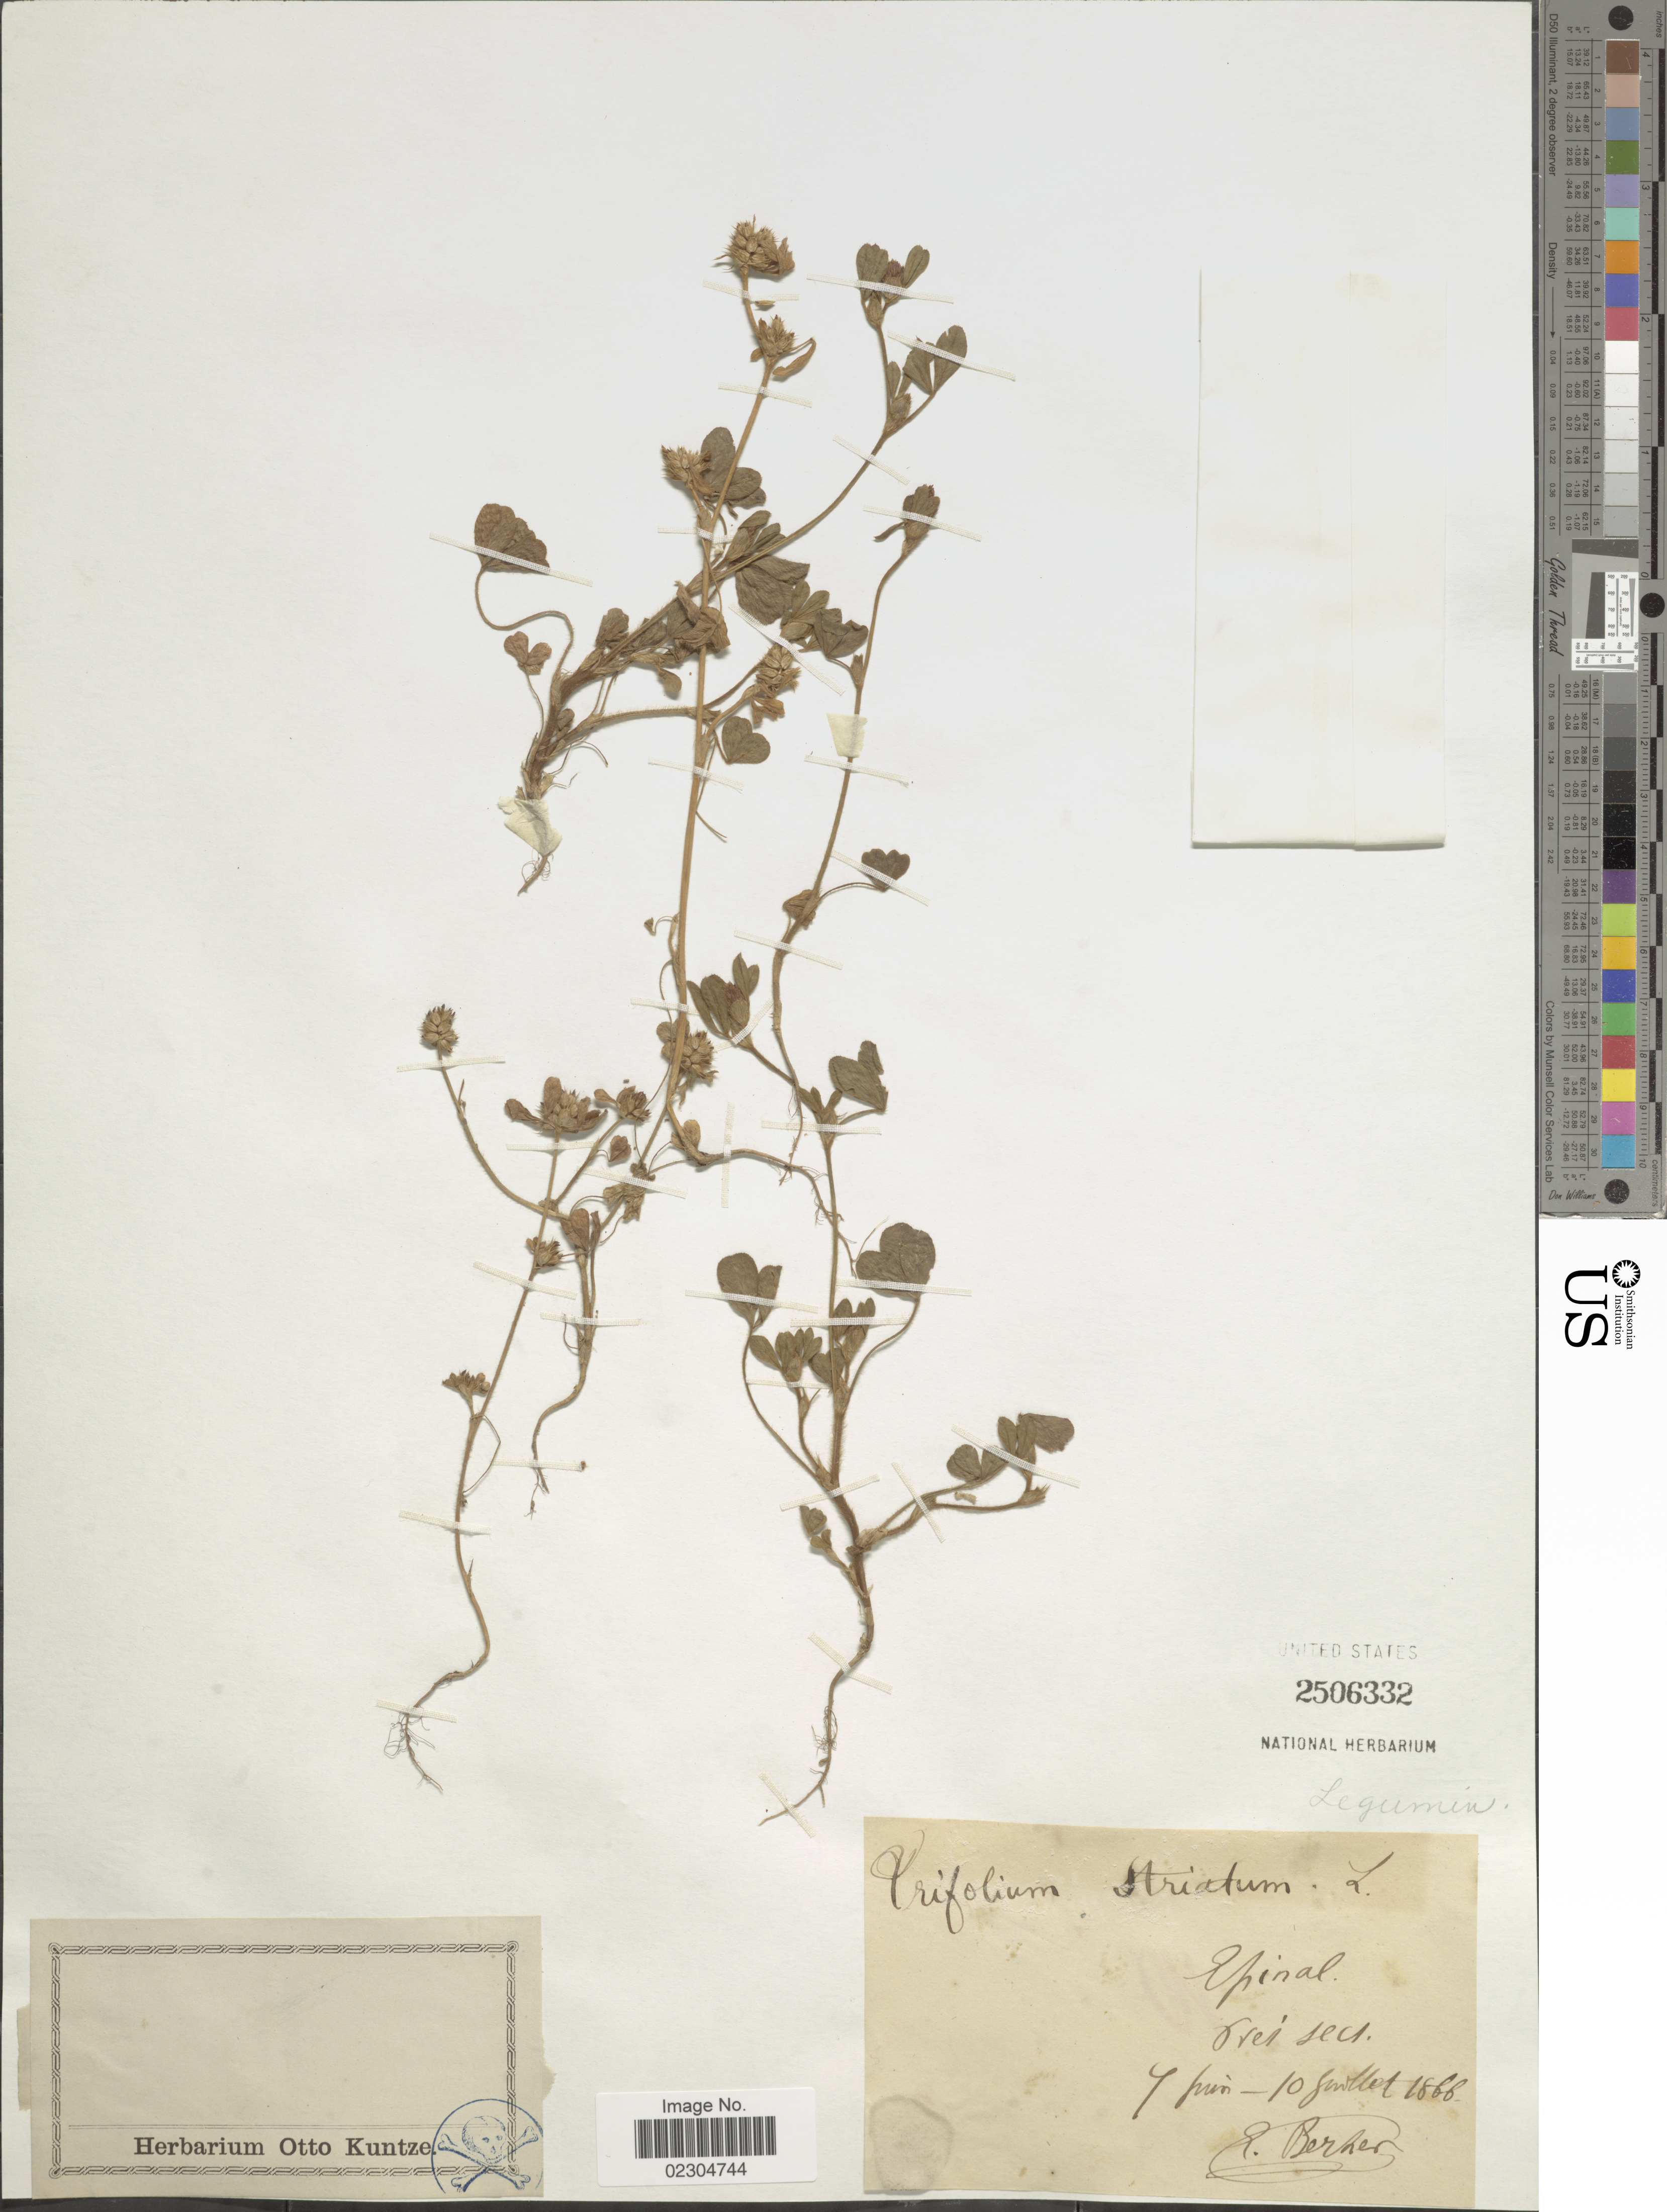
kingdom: Plantae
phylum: Tracheophyta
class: Magnoliopsida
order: Fabales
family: Fabaceae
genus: Trifolium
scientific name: Trifolium striatum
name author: L.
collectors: A. Becker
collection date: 1866-06-07/1866-07-10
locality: Vrei sect. [interpreted]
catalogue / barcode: US 2506332